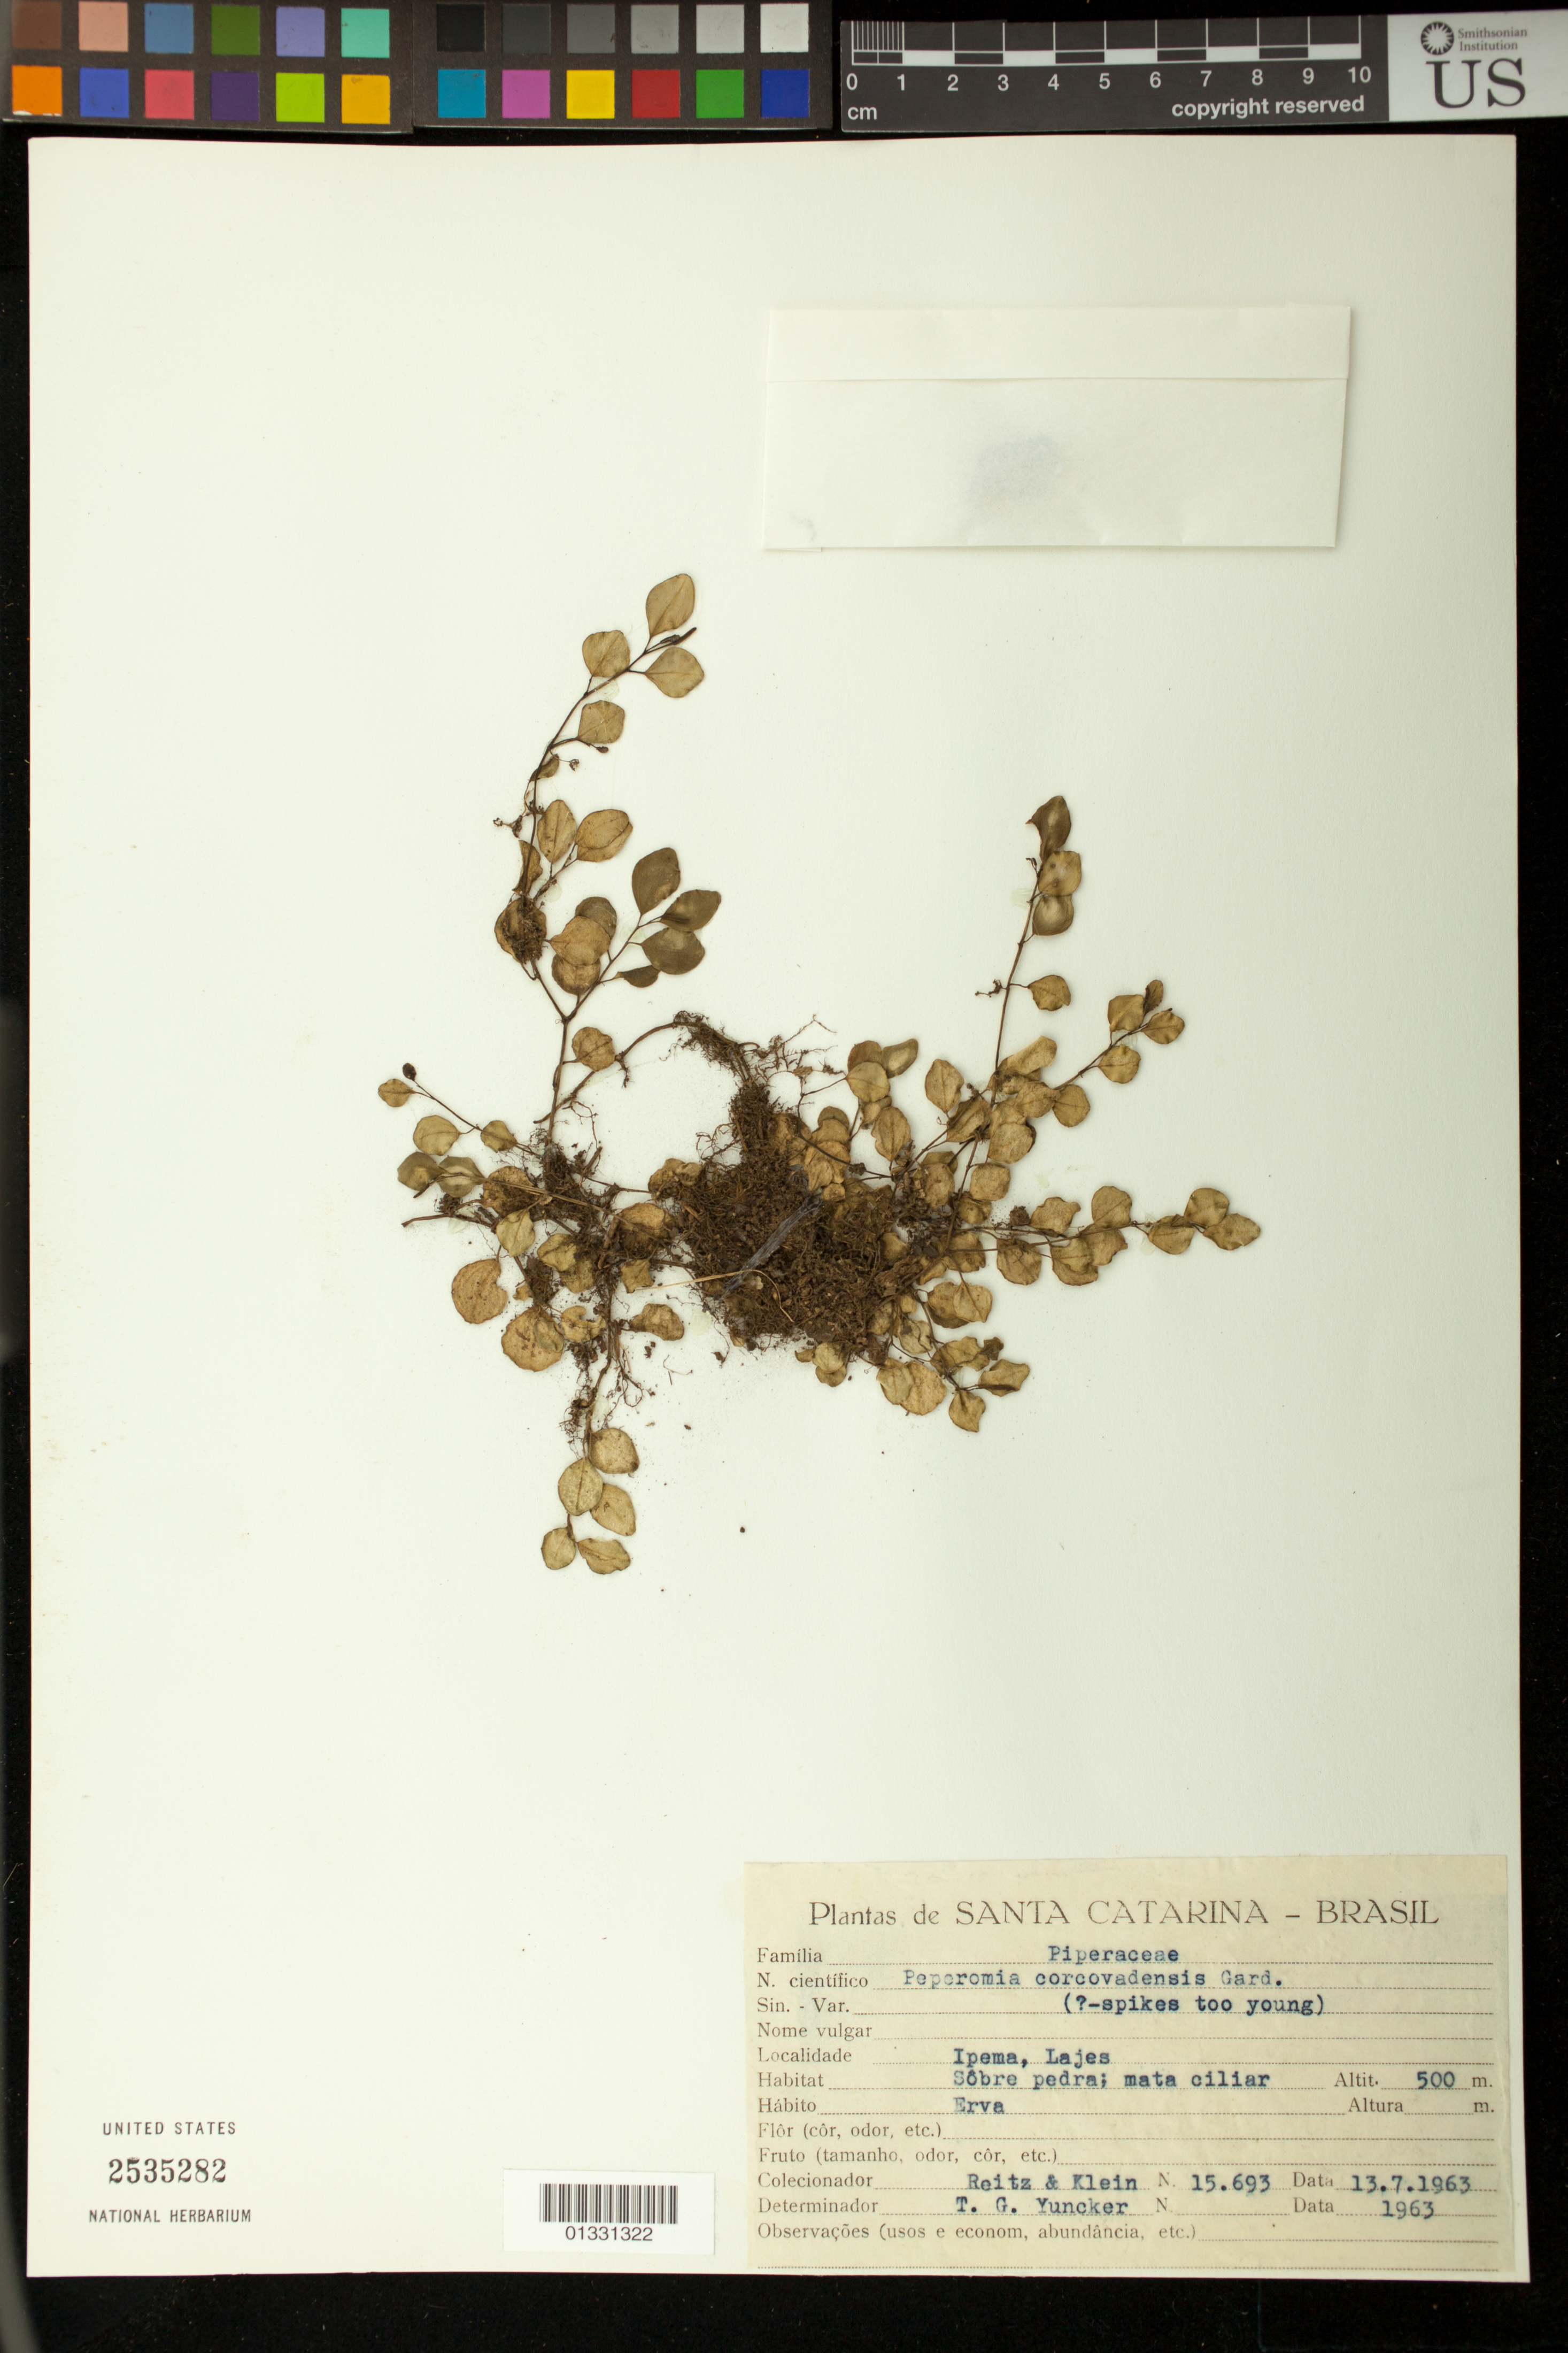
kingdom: Plantae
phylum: Tracheophyta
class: Magnoliopsida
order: Piperales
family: Piperaceae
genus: Peperomia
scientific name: Peperomia corcovadensis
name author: Gardner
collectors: R. Reitz & D. Klein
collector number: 15693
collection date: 1963-07-13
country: Brazil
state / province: Santa Catarina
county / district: Lages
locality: Ipema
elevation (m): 500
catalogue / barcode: US 2535282